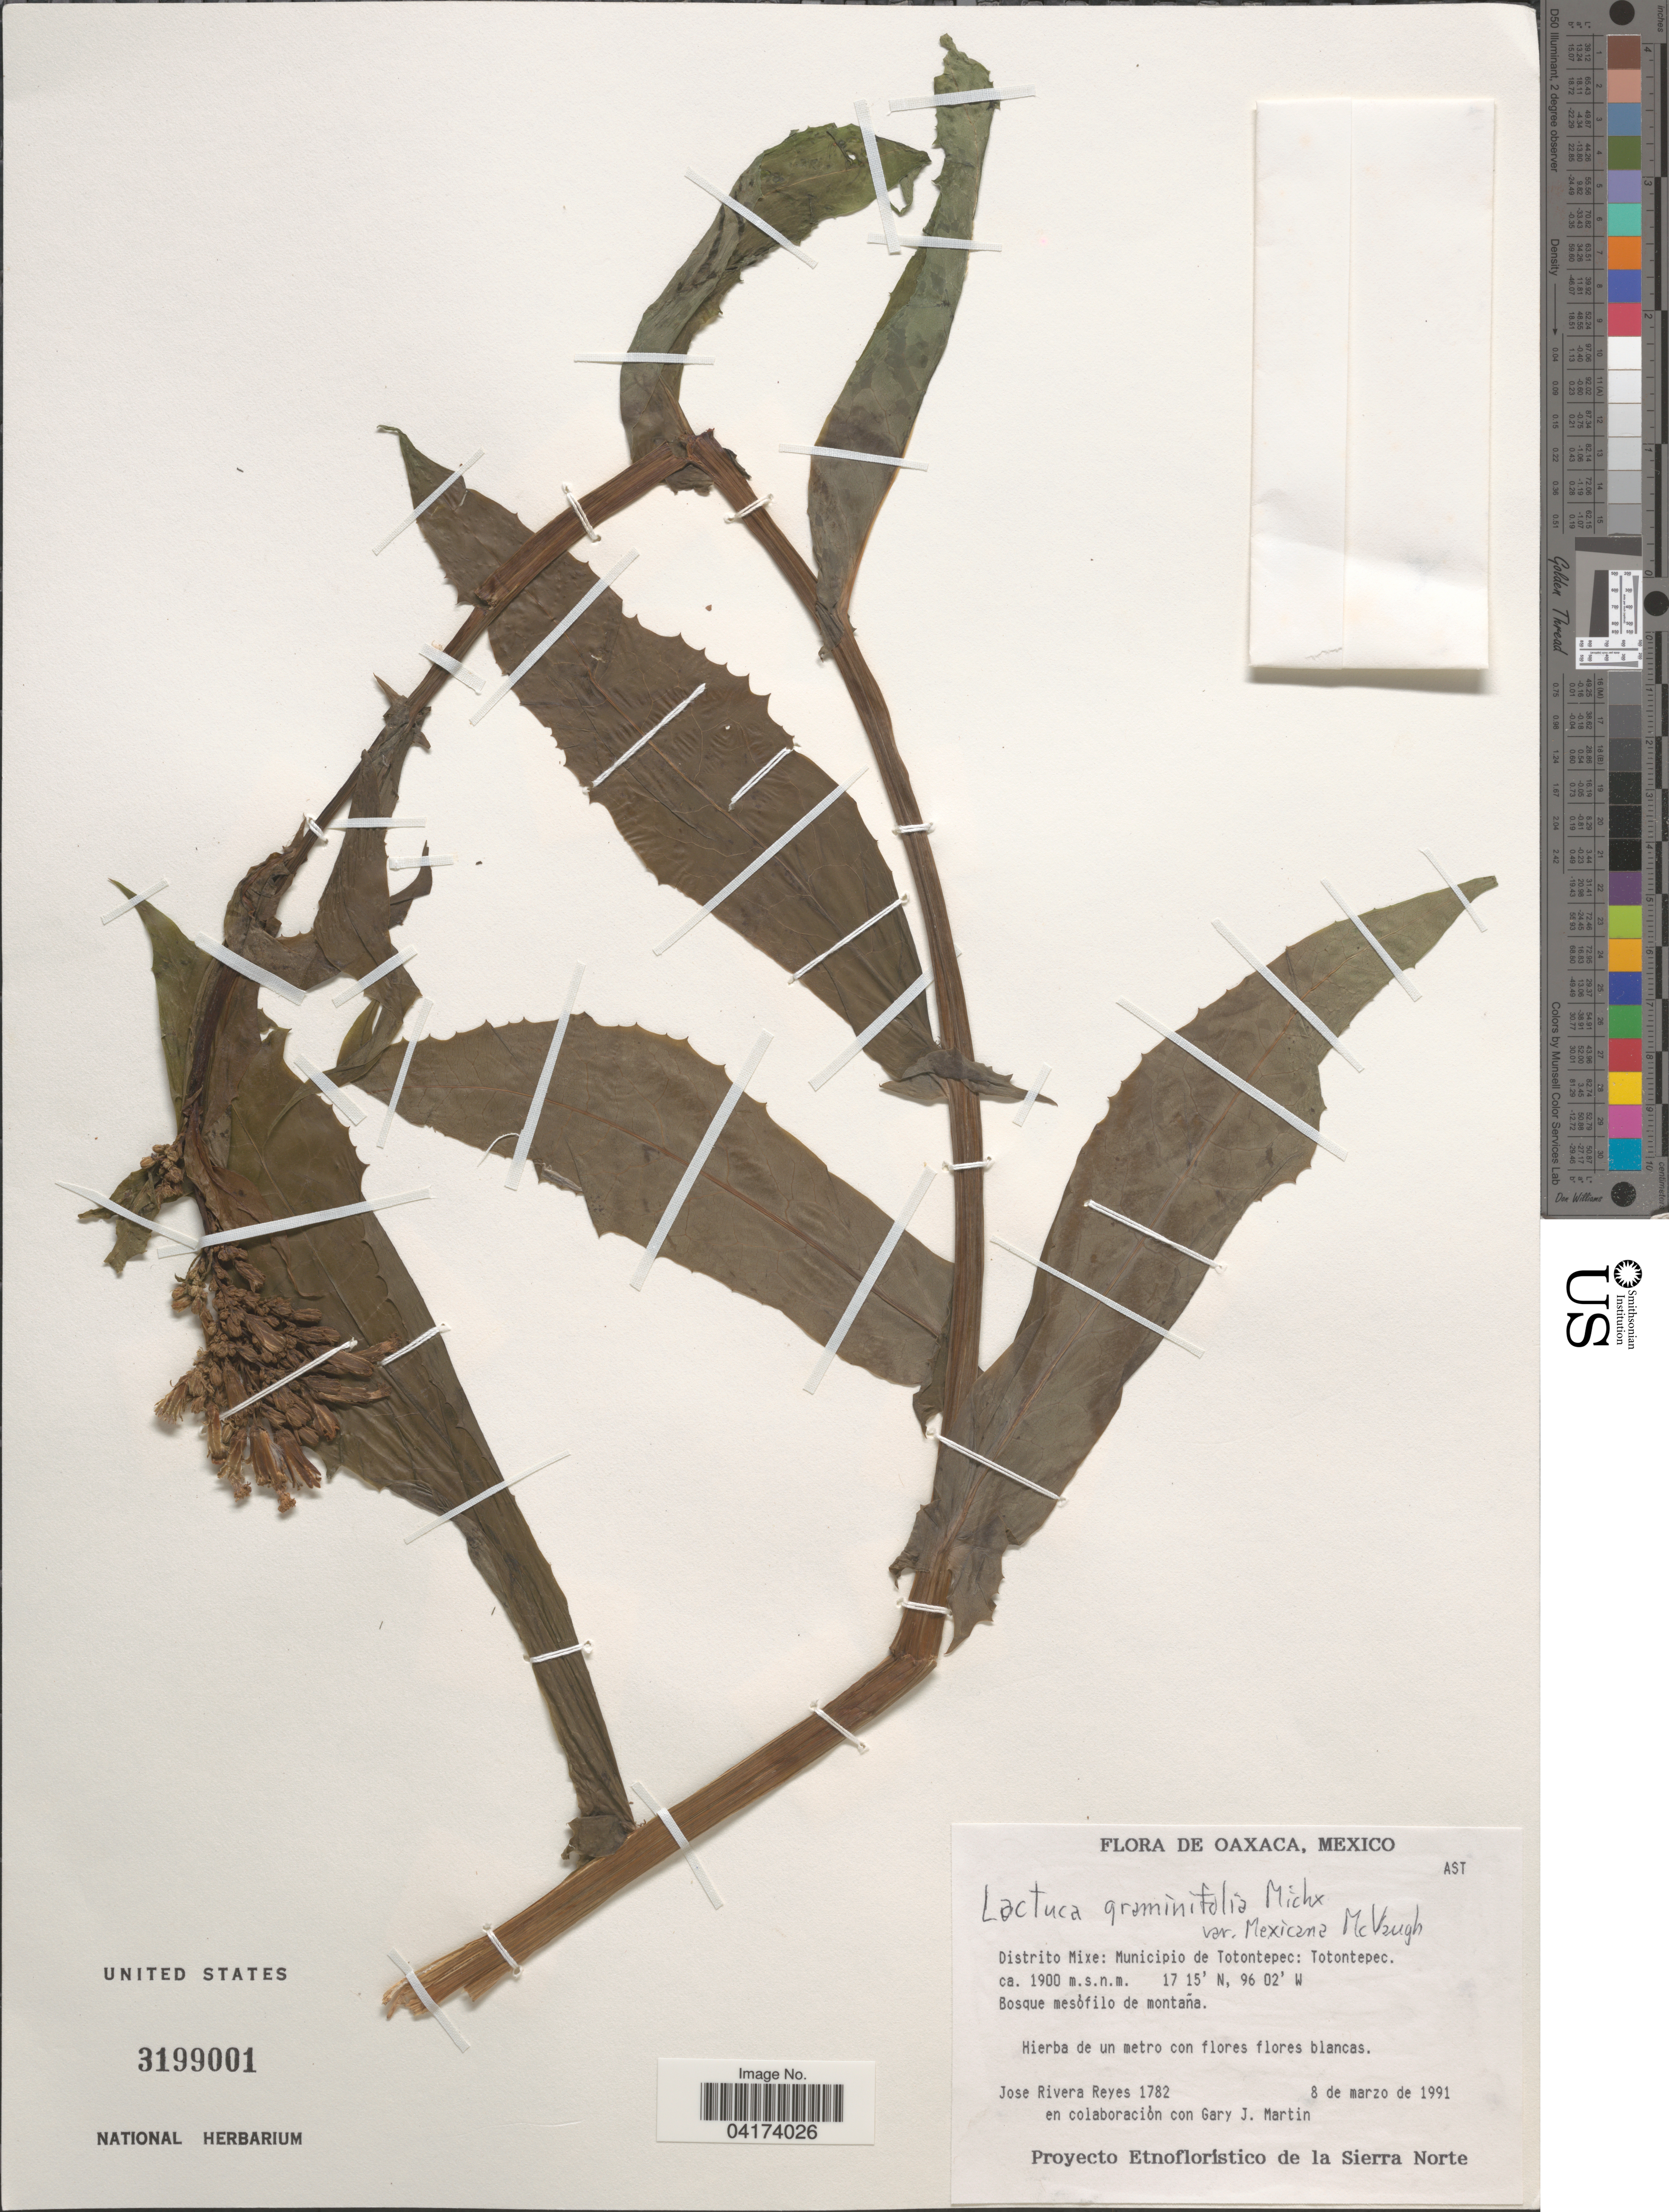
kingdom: Plantae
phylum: Tracheophyta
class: Magnoliopsida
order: Asterales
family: Asteraceae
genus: Lactuca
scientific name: Lactuca graminifolia var. mexicana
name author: McVaugh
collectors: J. Reyes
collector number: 1782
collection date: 1991-03-08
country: Mexico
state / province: Oaxaca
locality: Distrito Mixe: Municipio de Totontepec: Totontepec.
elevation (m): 1900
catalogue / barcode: US 3199001